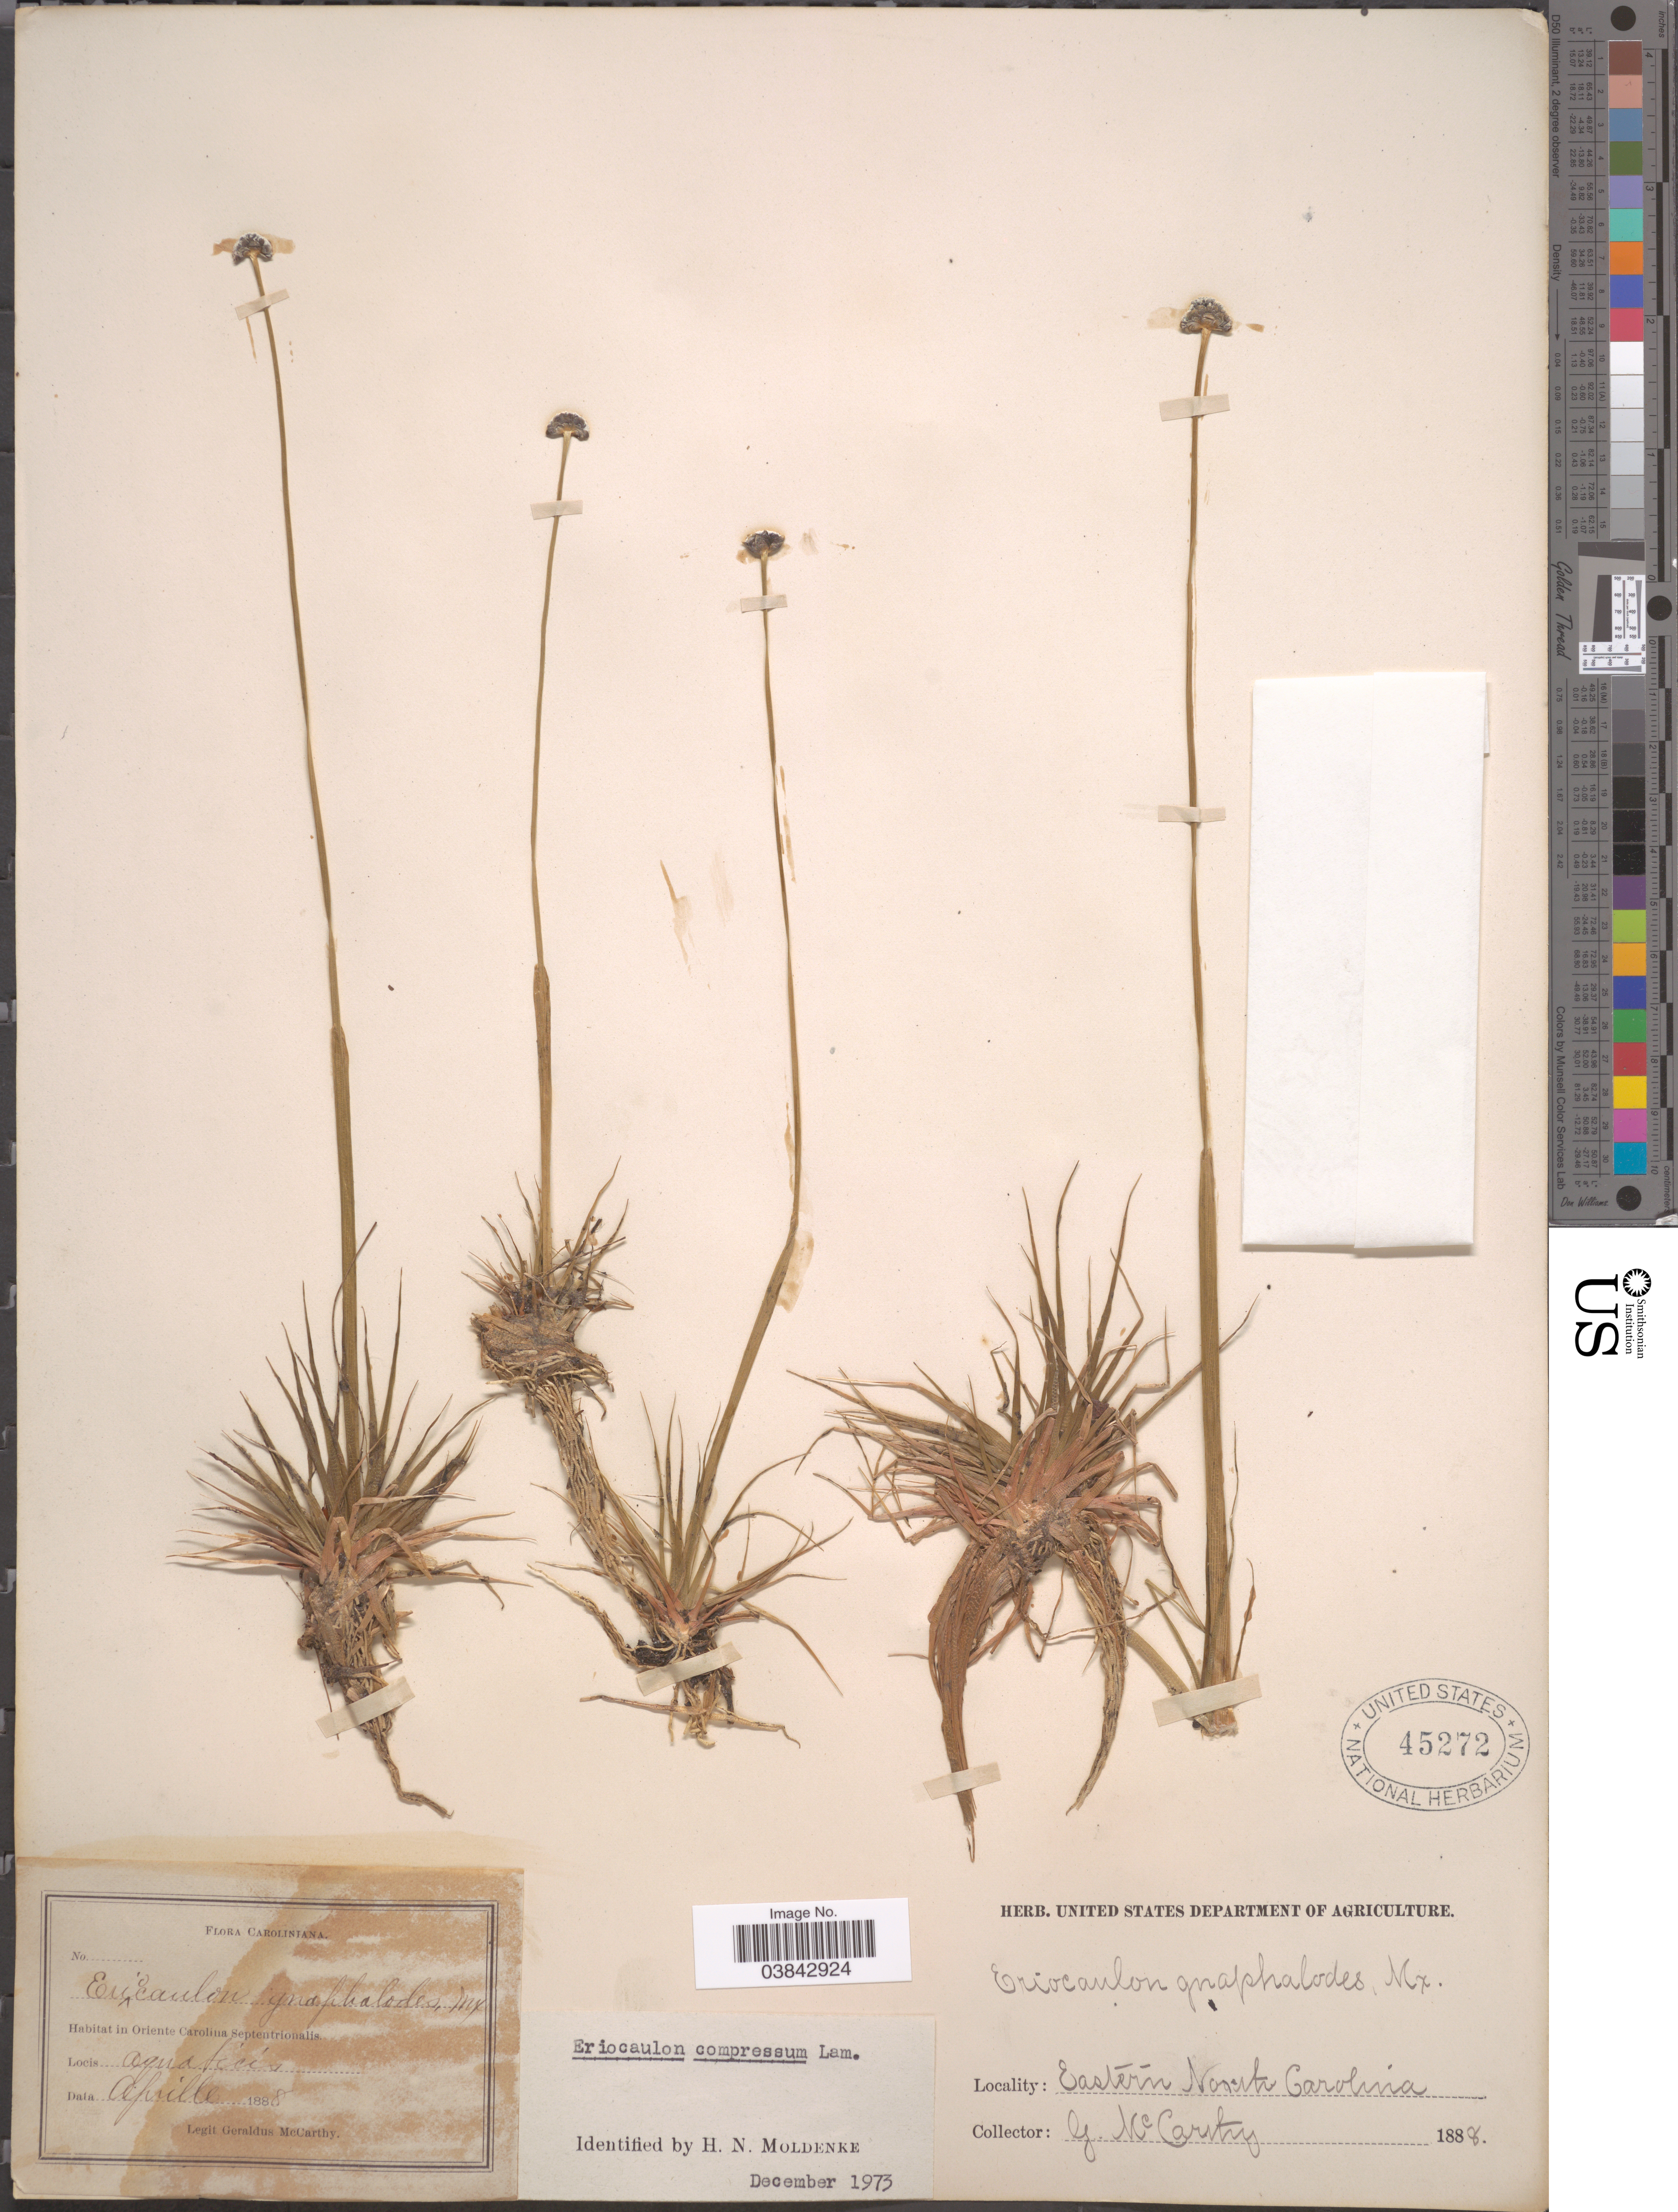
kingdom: Plantae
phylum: Tracheophyta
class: Liliopsida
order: Poales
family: Eriocaulaceae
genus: Eriocaulon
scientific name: Eriocaulon compressum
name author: Lam.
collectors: M. McCarthy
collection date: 1888-04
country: United States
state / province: North Carolina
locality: Oriente Carolina Septentrionalis. Eastern North Carolina.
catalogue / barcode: US 45272